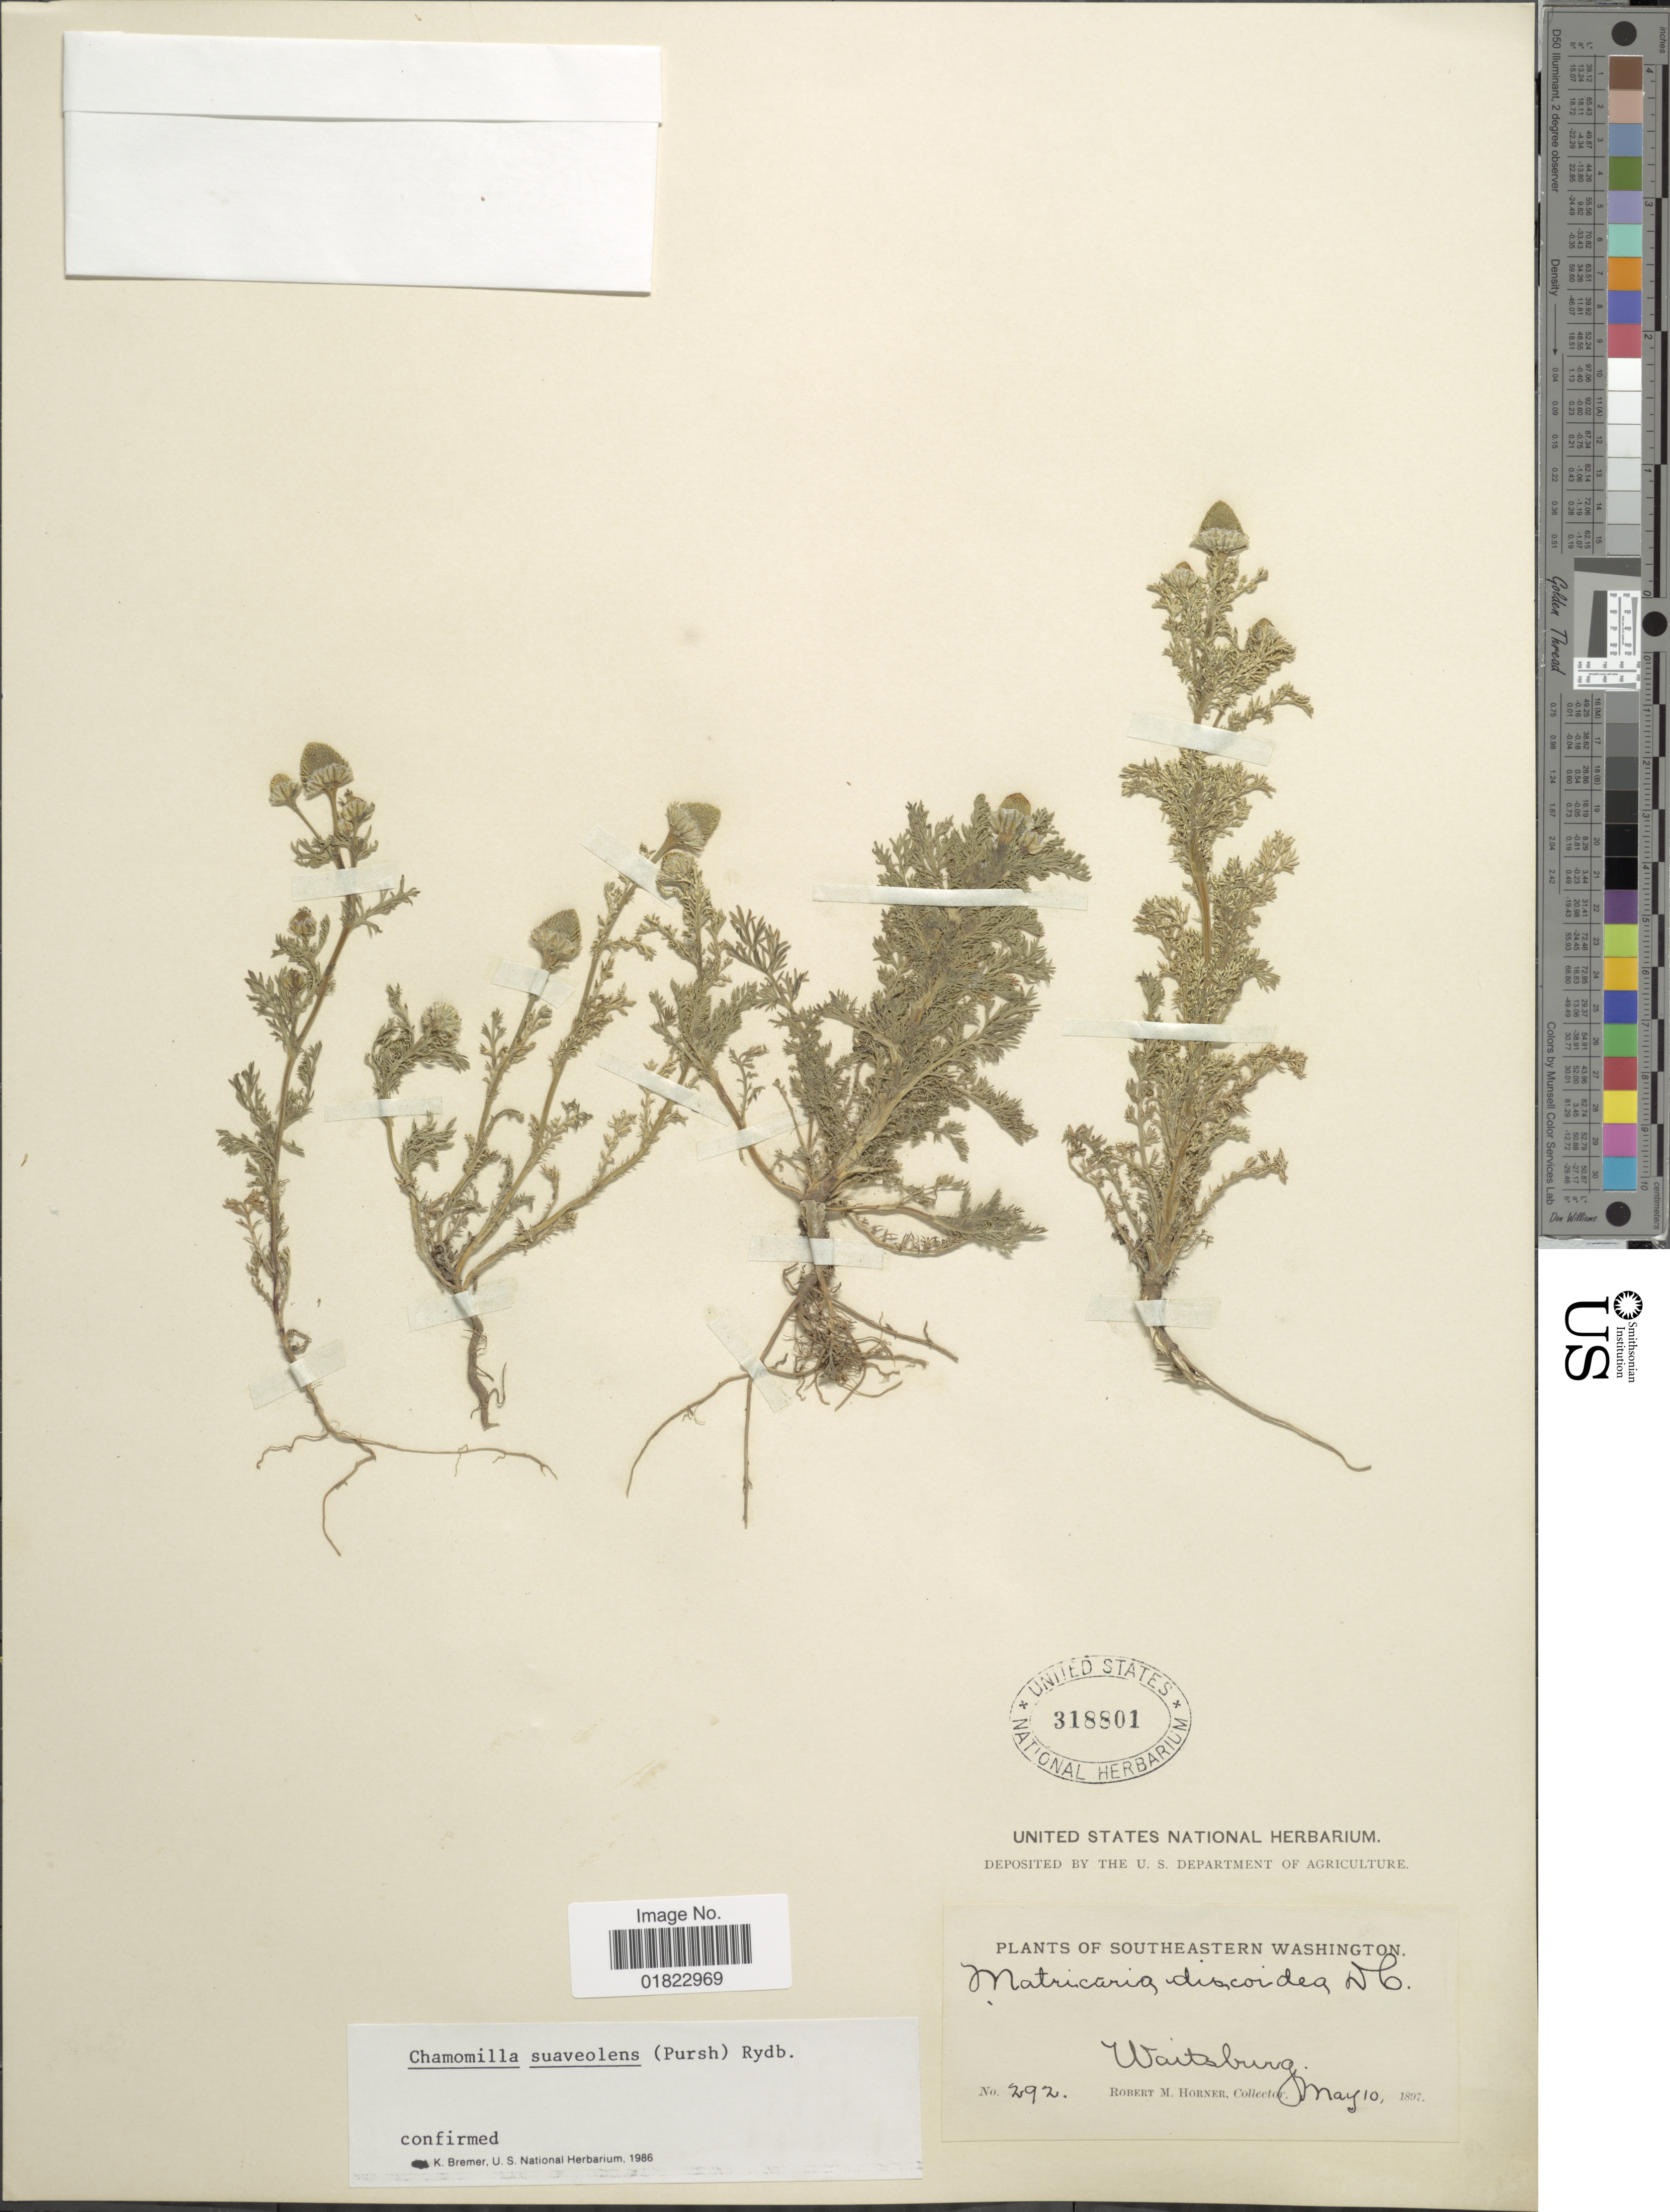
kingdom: Plantae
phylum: Tracheophyta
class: Magnoliopsida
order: Asterales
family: Asteraceae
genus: Matricaria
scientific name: Matricaria matricarioides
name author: (Less.) Porter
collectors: R. Horner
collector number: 292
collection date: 1897-05-10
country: United States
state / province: Washington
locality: Southeastern Washington. Waitsburg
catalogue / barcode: US 318801